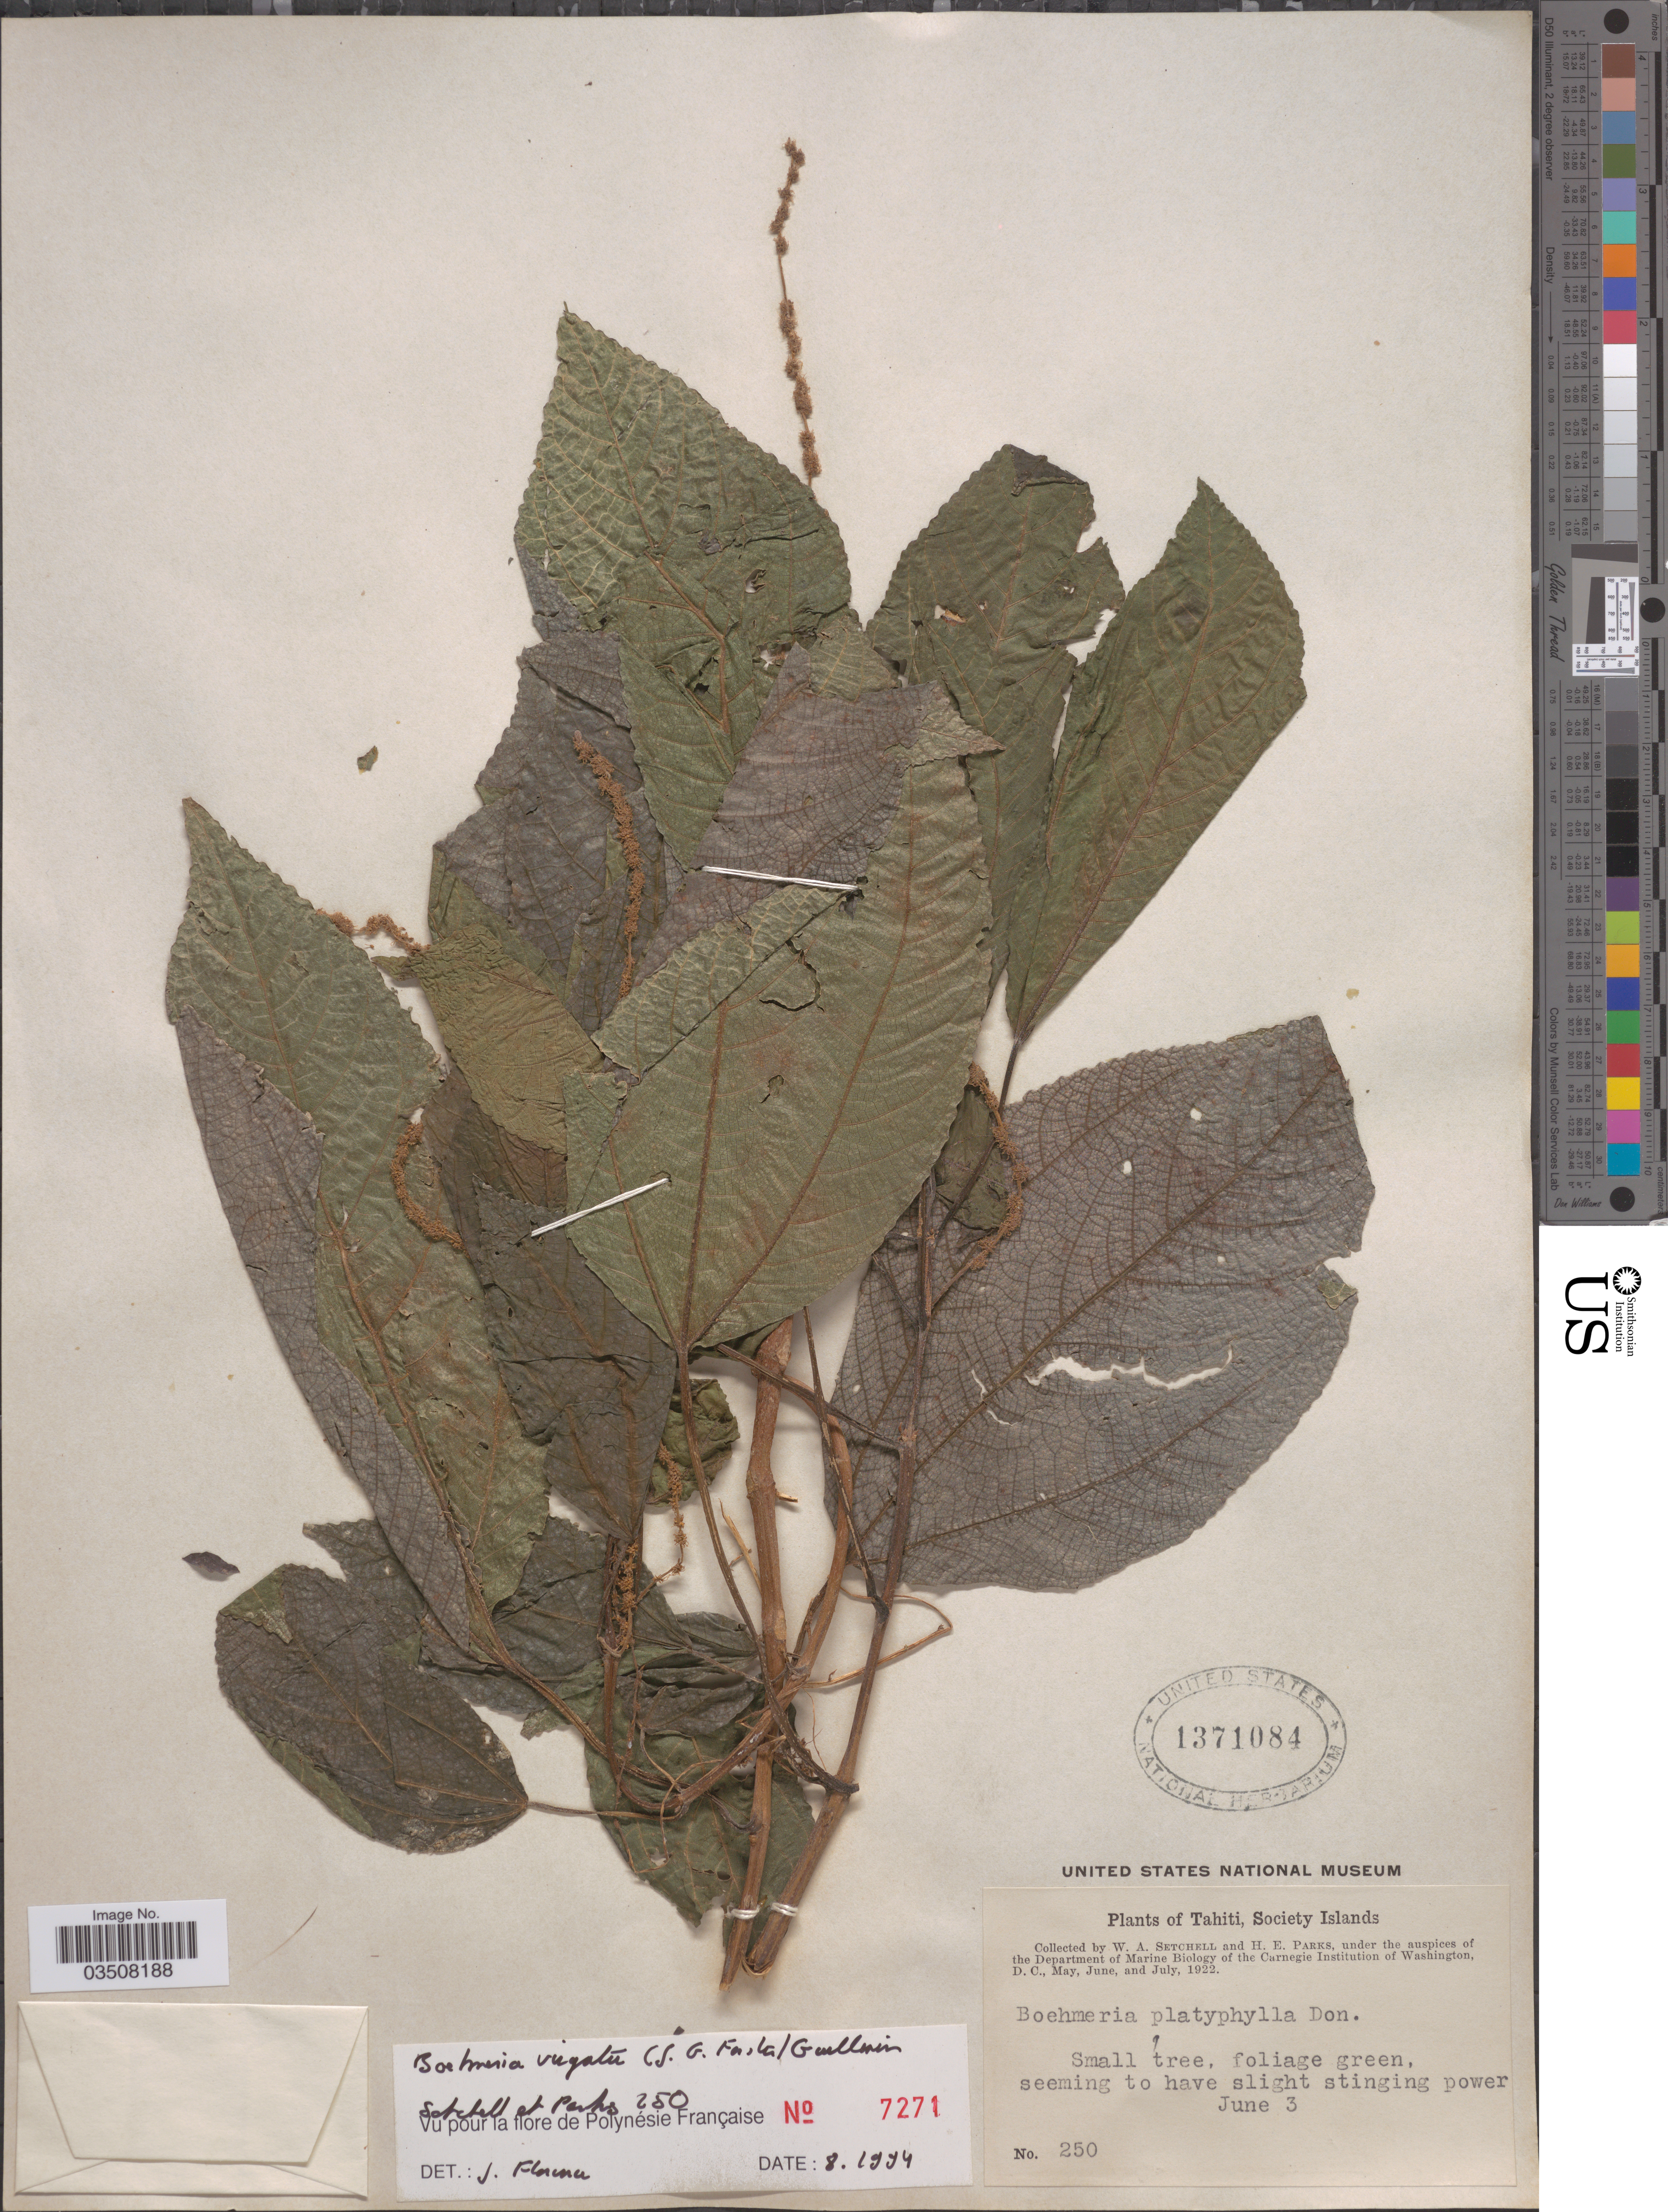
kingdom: Plantae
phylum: Tracheophyta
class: Magnoliopsida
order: Rosales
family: Urticaceae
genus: Boehmeria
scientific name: Boehmeria virgata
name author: (G. Forst.) Guill.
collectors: W. Setchell & H. E. Parks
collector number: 250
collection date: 1922-06-03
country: French Polynesia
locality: Tahiti, Society Islands.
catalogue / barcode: US 1371084